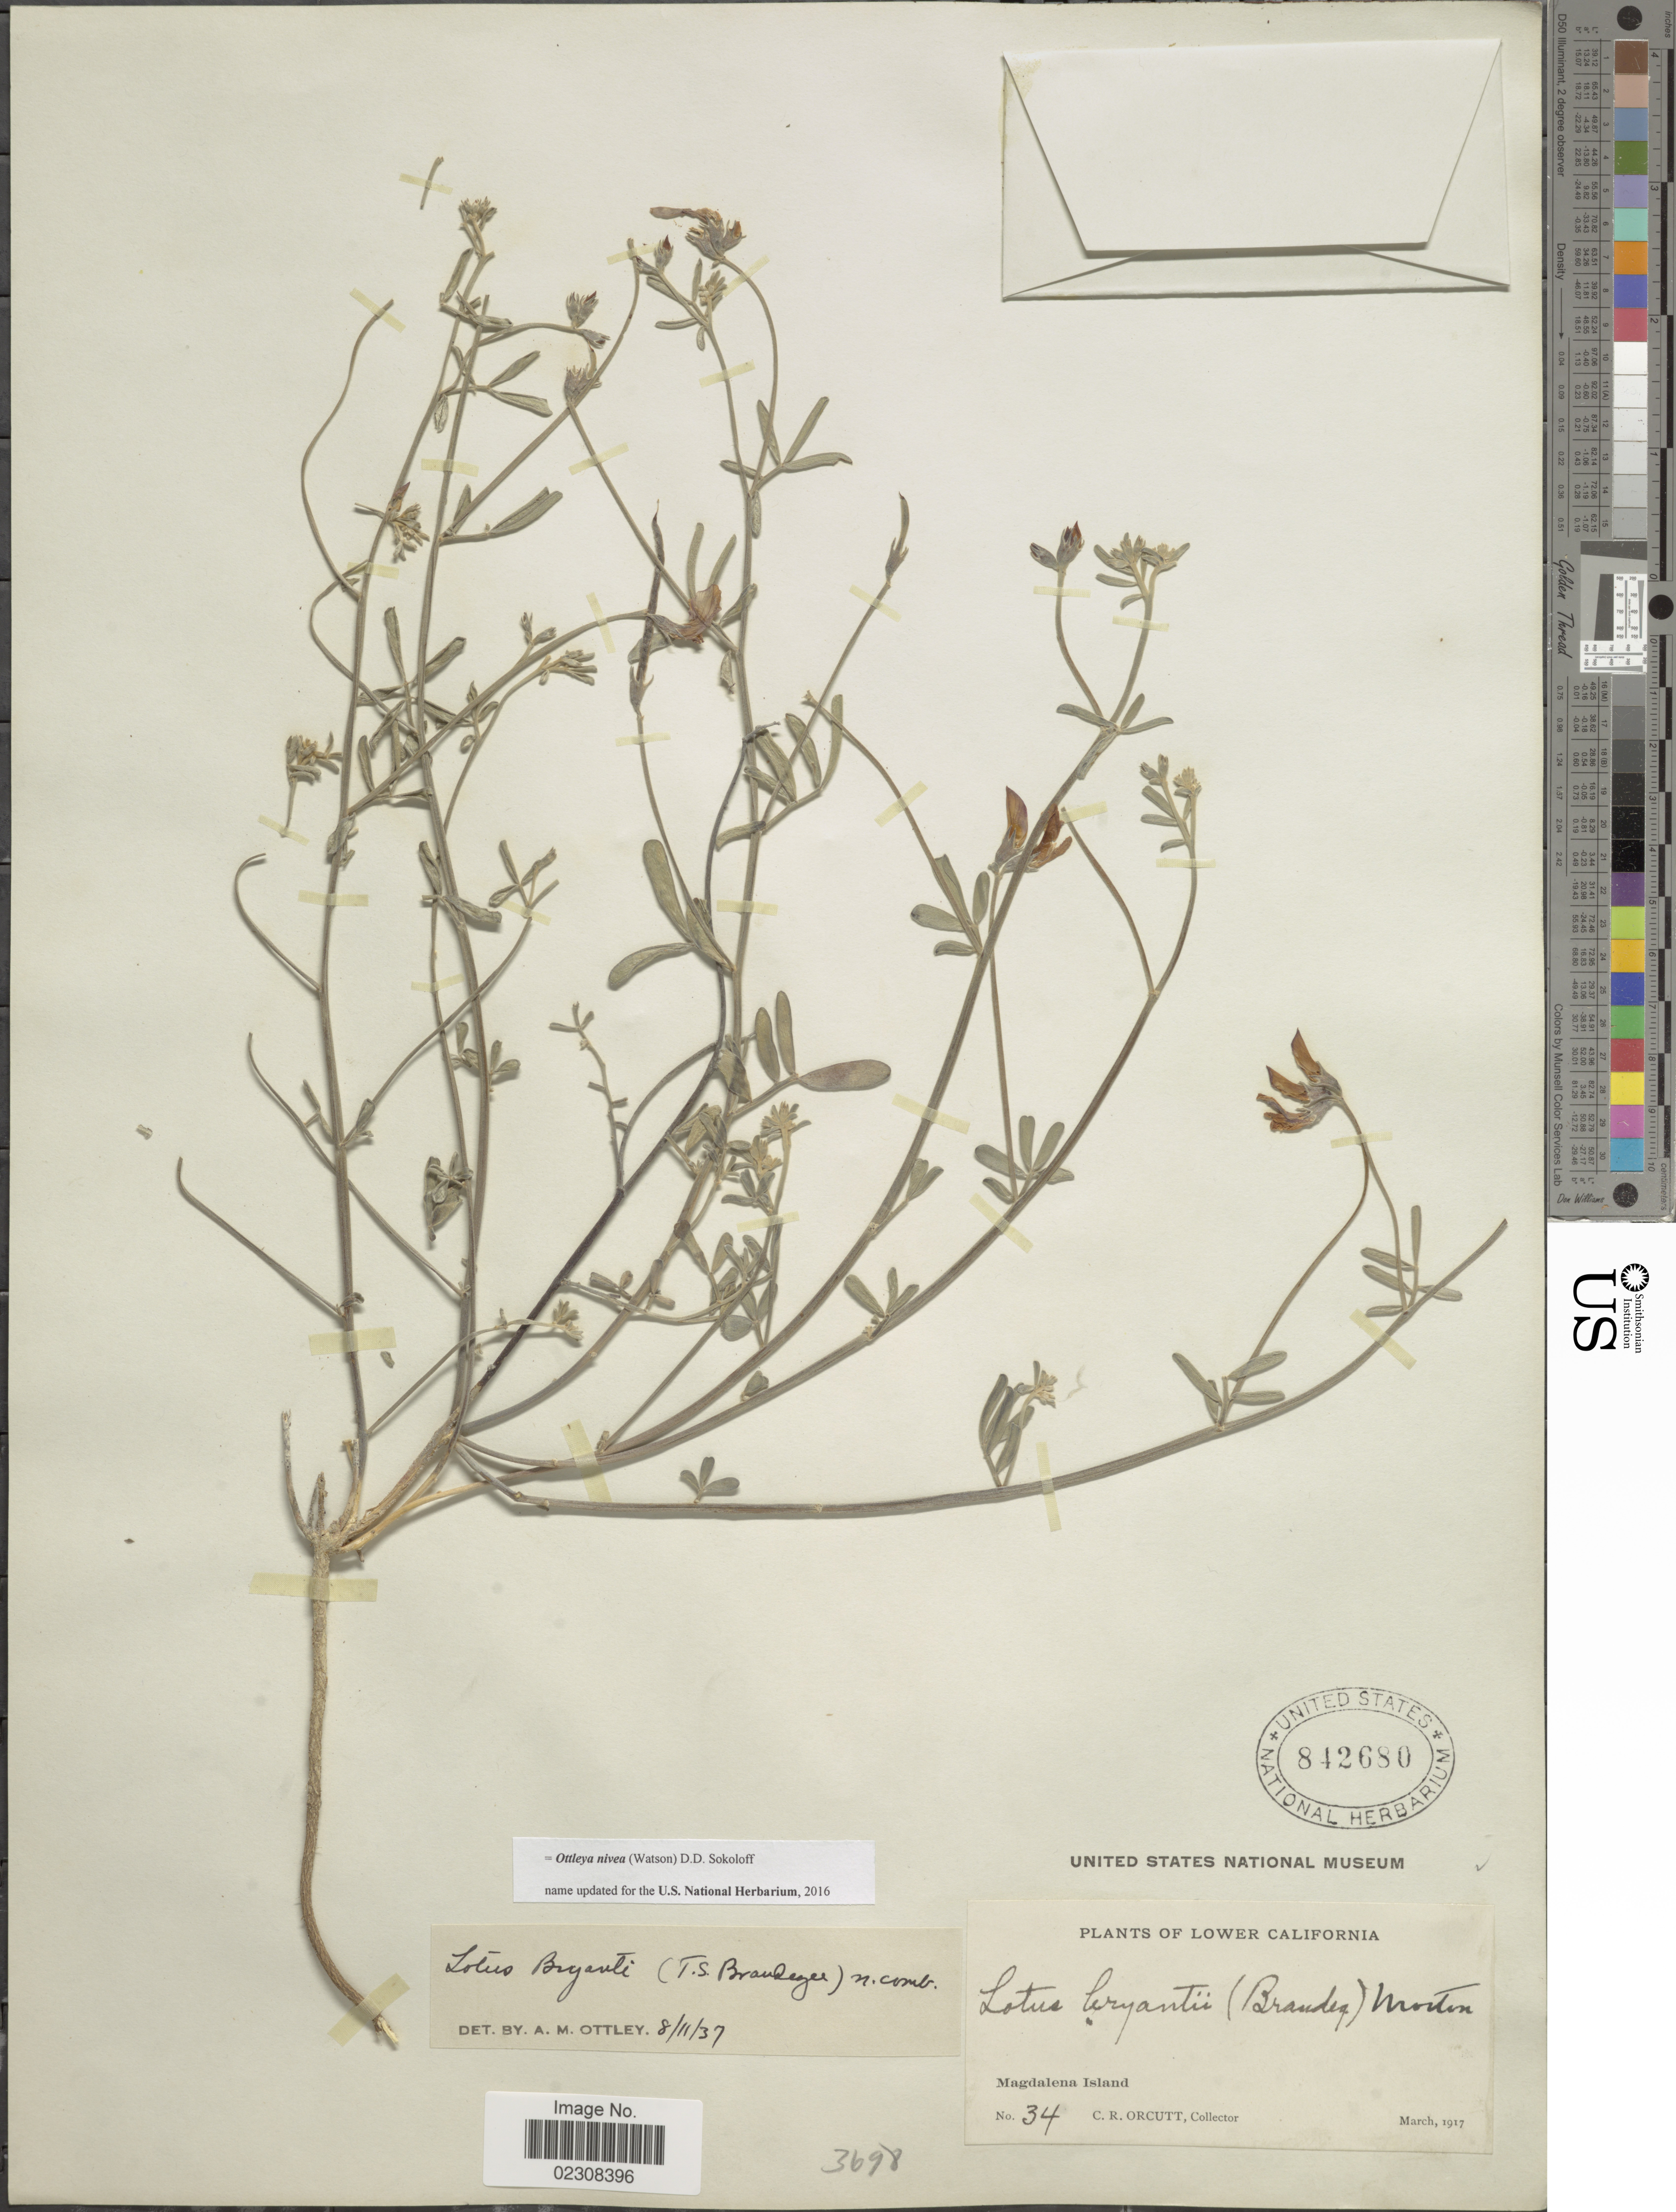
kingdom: Plantae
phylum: Tracheophyta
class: Magnoliopsida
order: Fabales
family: Fabaceae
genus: Ottleya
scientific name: Ottleya nivea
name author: (Watson) D.D. Sokoloff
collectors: C. R. Orcutt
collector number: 34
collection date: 1917-03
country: Mexico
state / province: Baja California Sur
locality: Lower California, Magdalena Island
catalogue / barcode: US 842680